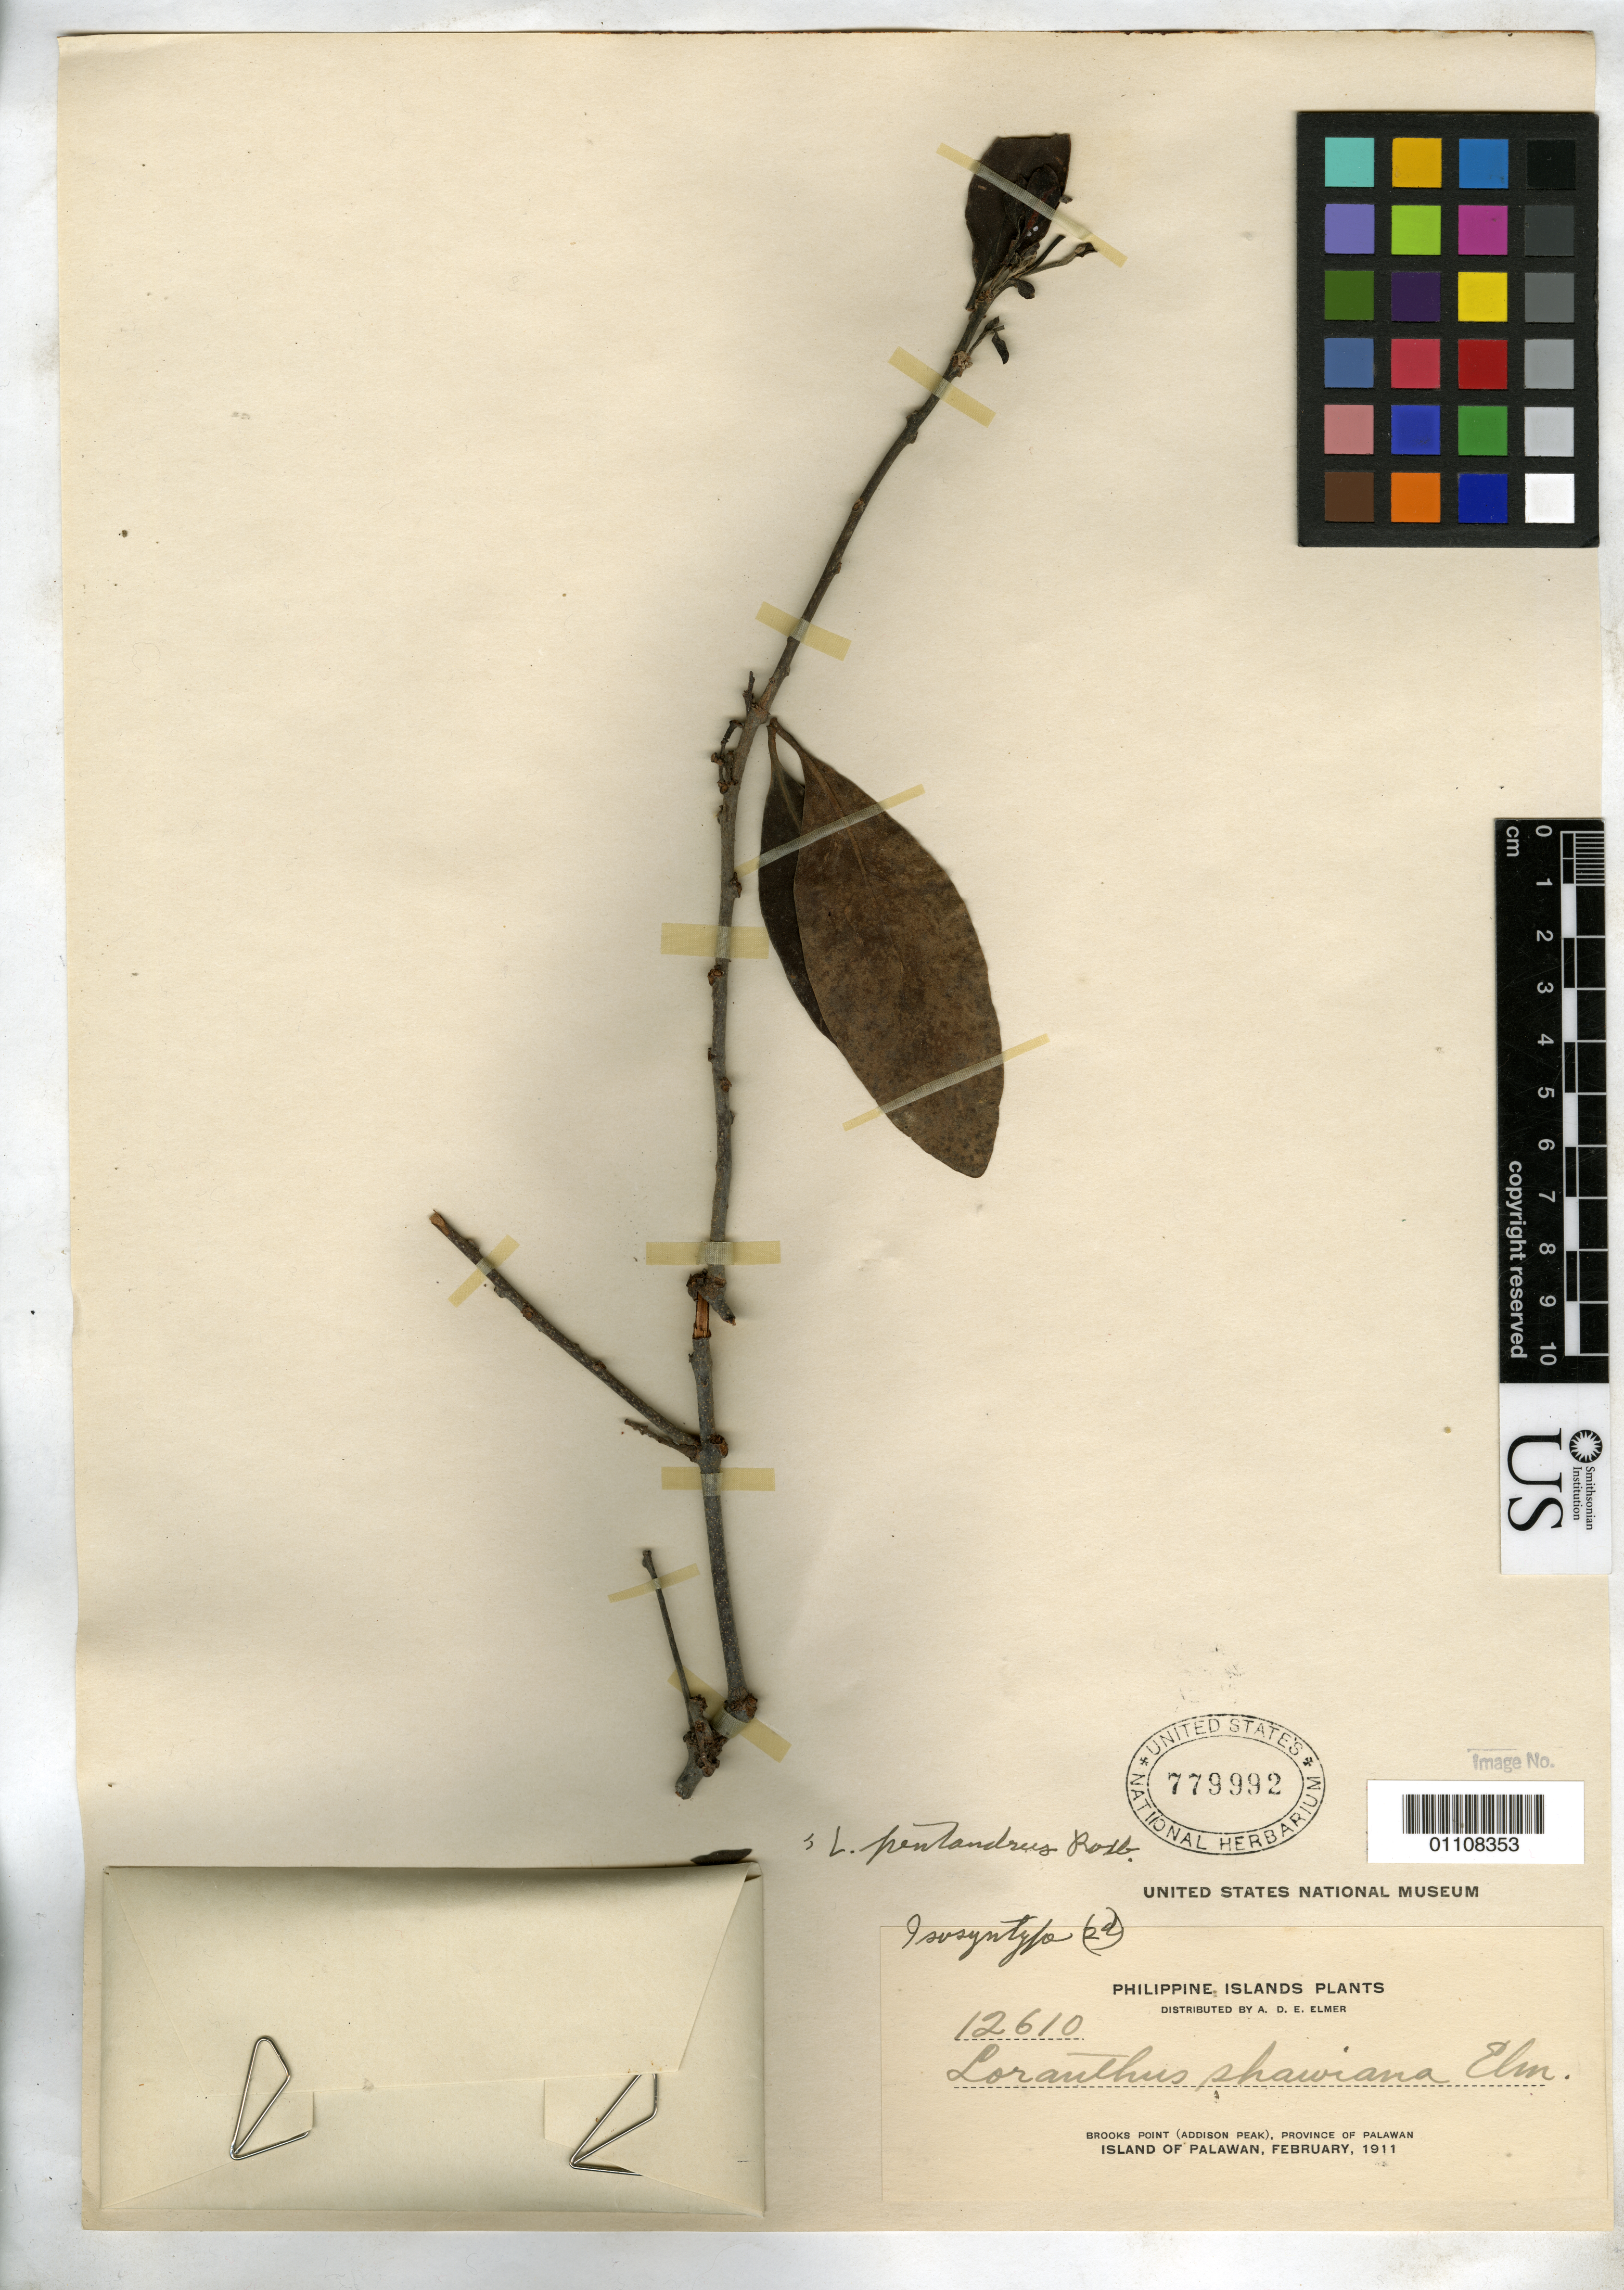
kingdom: Plantae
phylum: Tracheophyta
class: Magnoliopsida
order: Santalales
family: Loranthaceae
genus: Loranthus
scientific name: Loranthus shawianus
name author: Elmer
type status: Isosyntype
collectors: A. D. E. Elmer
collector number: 12610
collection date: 1911-02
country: Philippines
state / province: Mimaropa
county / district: Palawan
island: Palawan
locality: Addison Peak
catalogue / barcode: US 779992